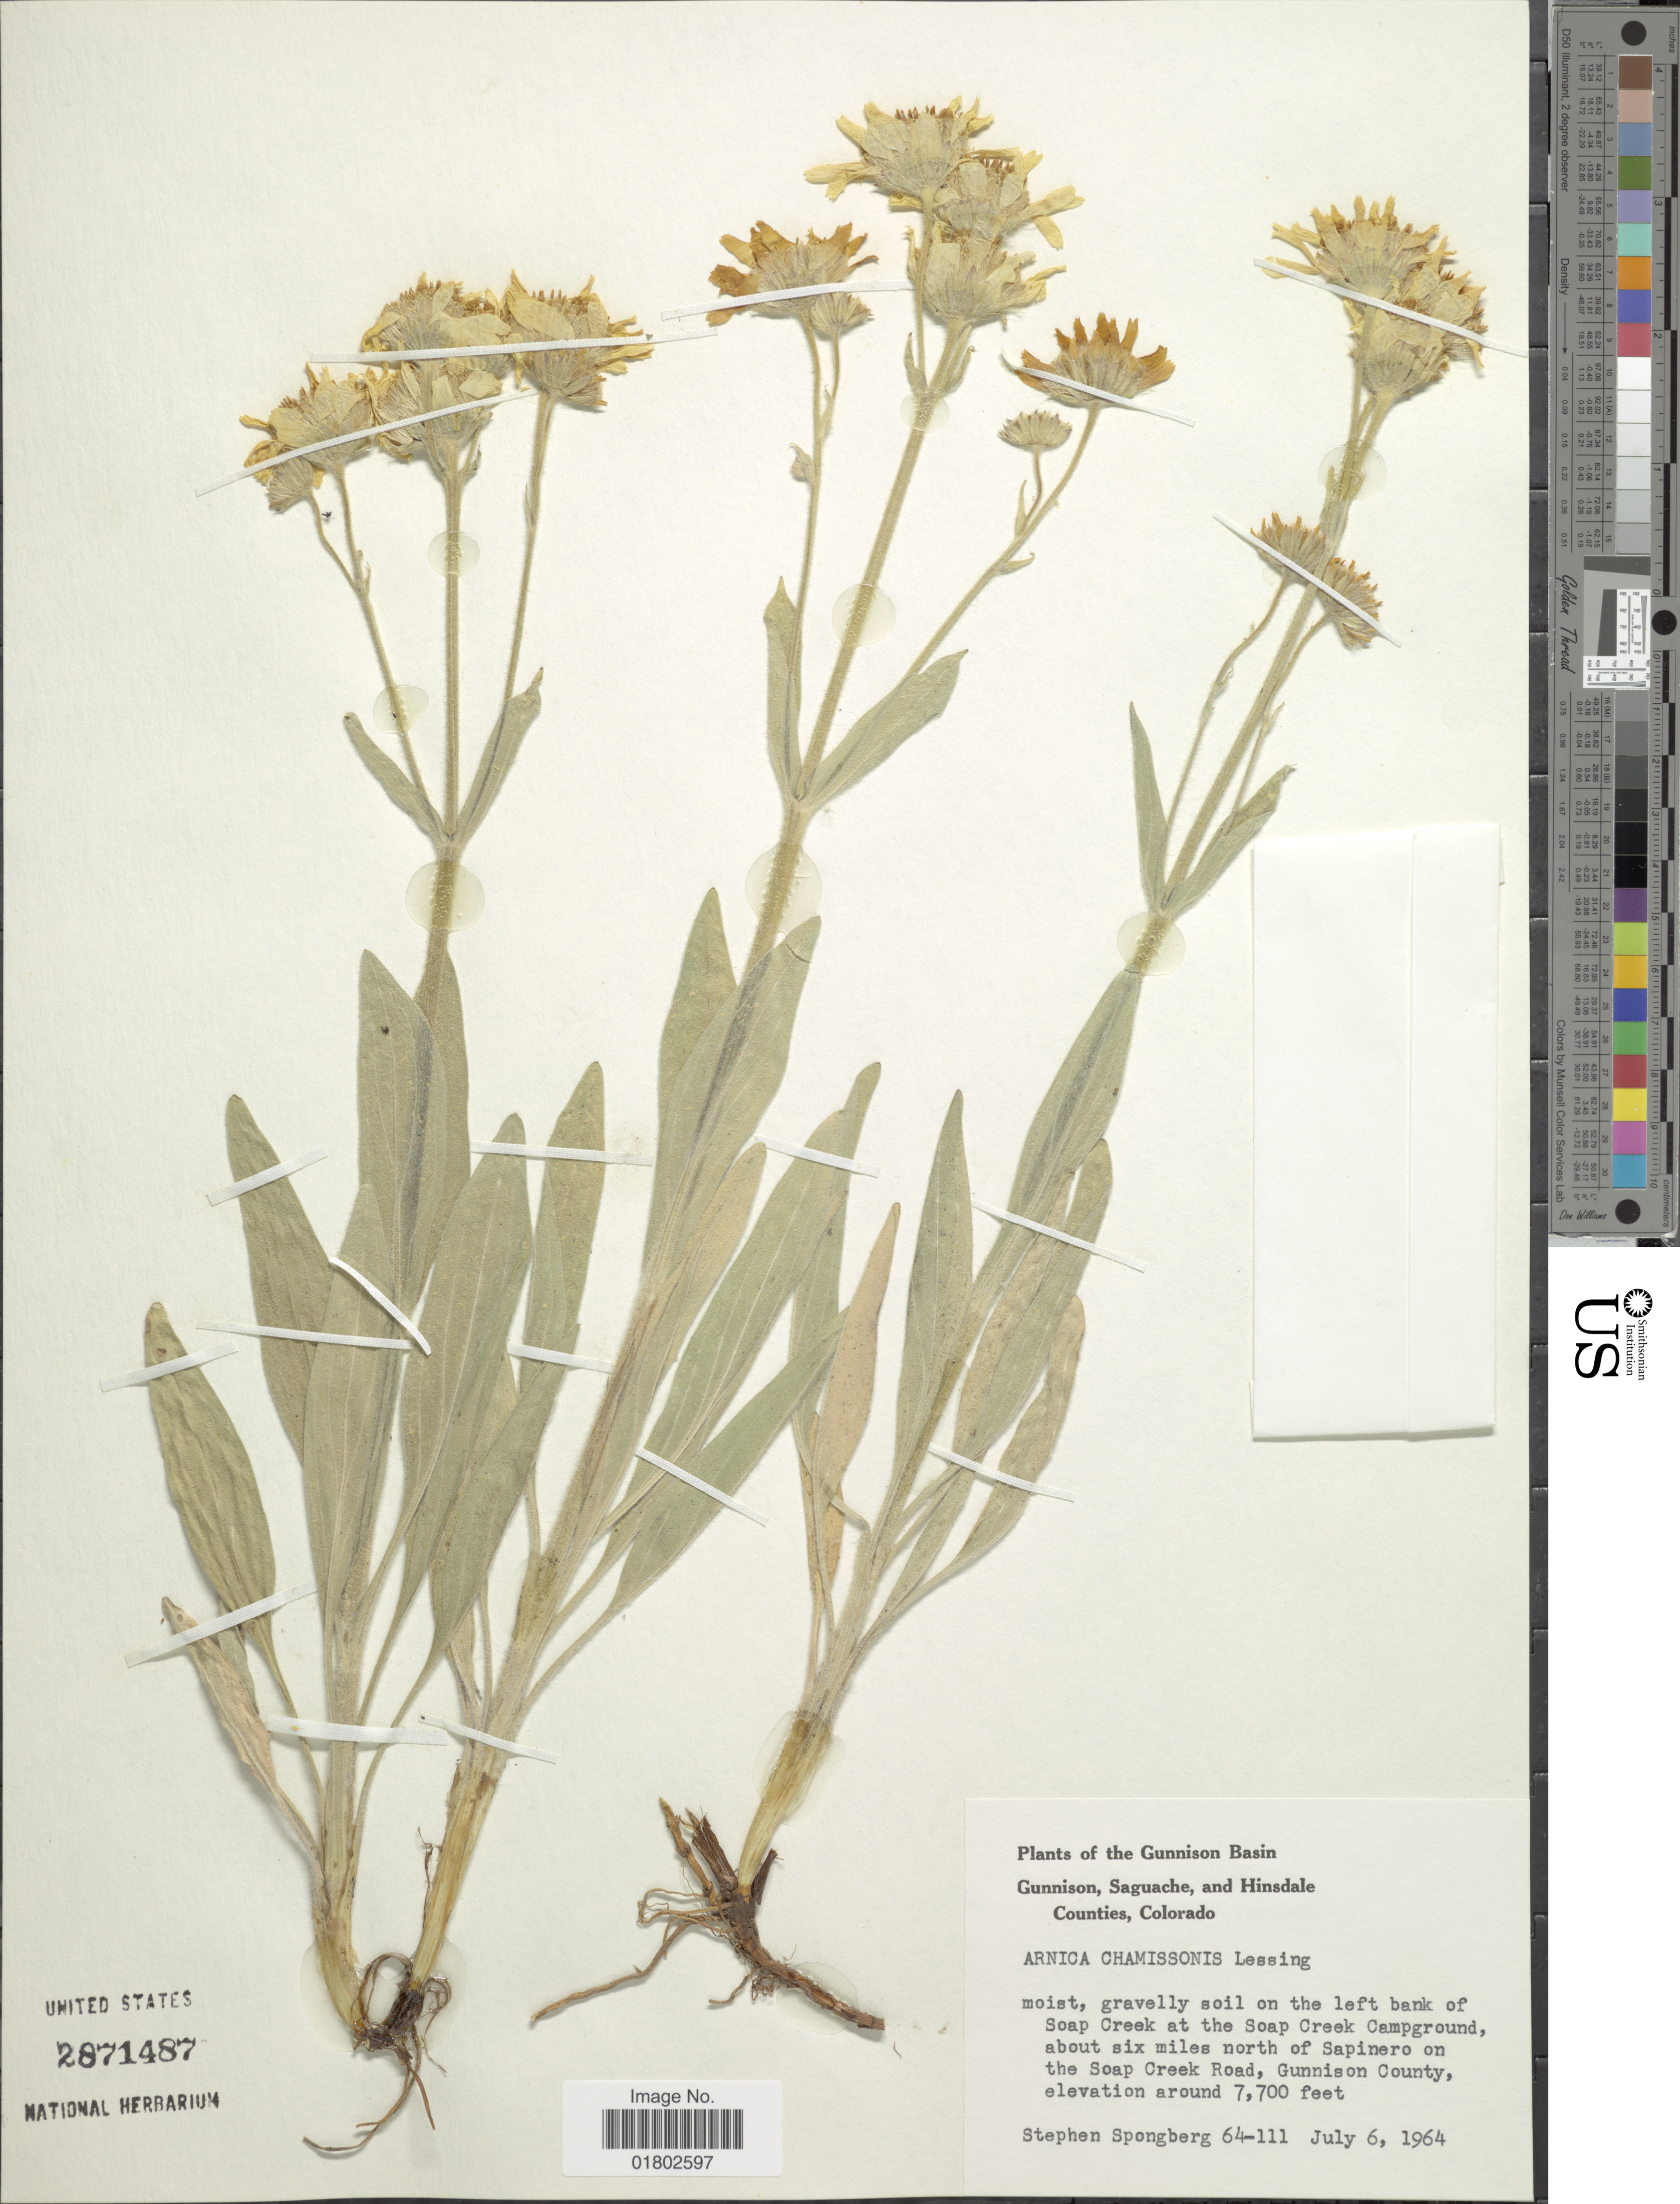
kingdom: Plantae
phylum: Tracheophyta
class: Magnoliopsida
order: Asterales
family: Asteraceae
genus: Arnica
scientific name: Arnica chamissonis subsp. foliosa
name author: (Nutt.) Maguire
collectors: S. A.Spongberg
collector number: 64-111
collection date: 1964-07-06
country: United States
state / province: Colorado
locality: Gunnison Basin, Gunnison, Saguache, and Hinsdale Counties, on the left bank of Soap Creek at the Soap Creek Campground, about six miles north of Sapinero on the Soap Creek Road, Gunnison County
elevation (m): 2347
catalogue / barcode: US 2871487